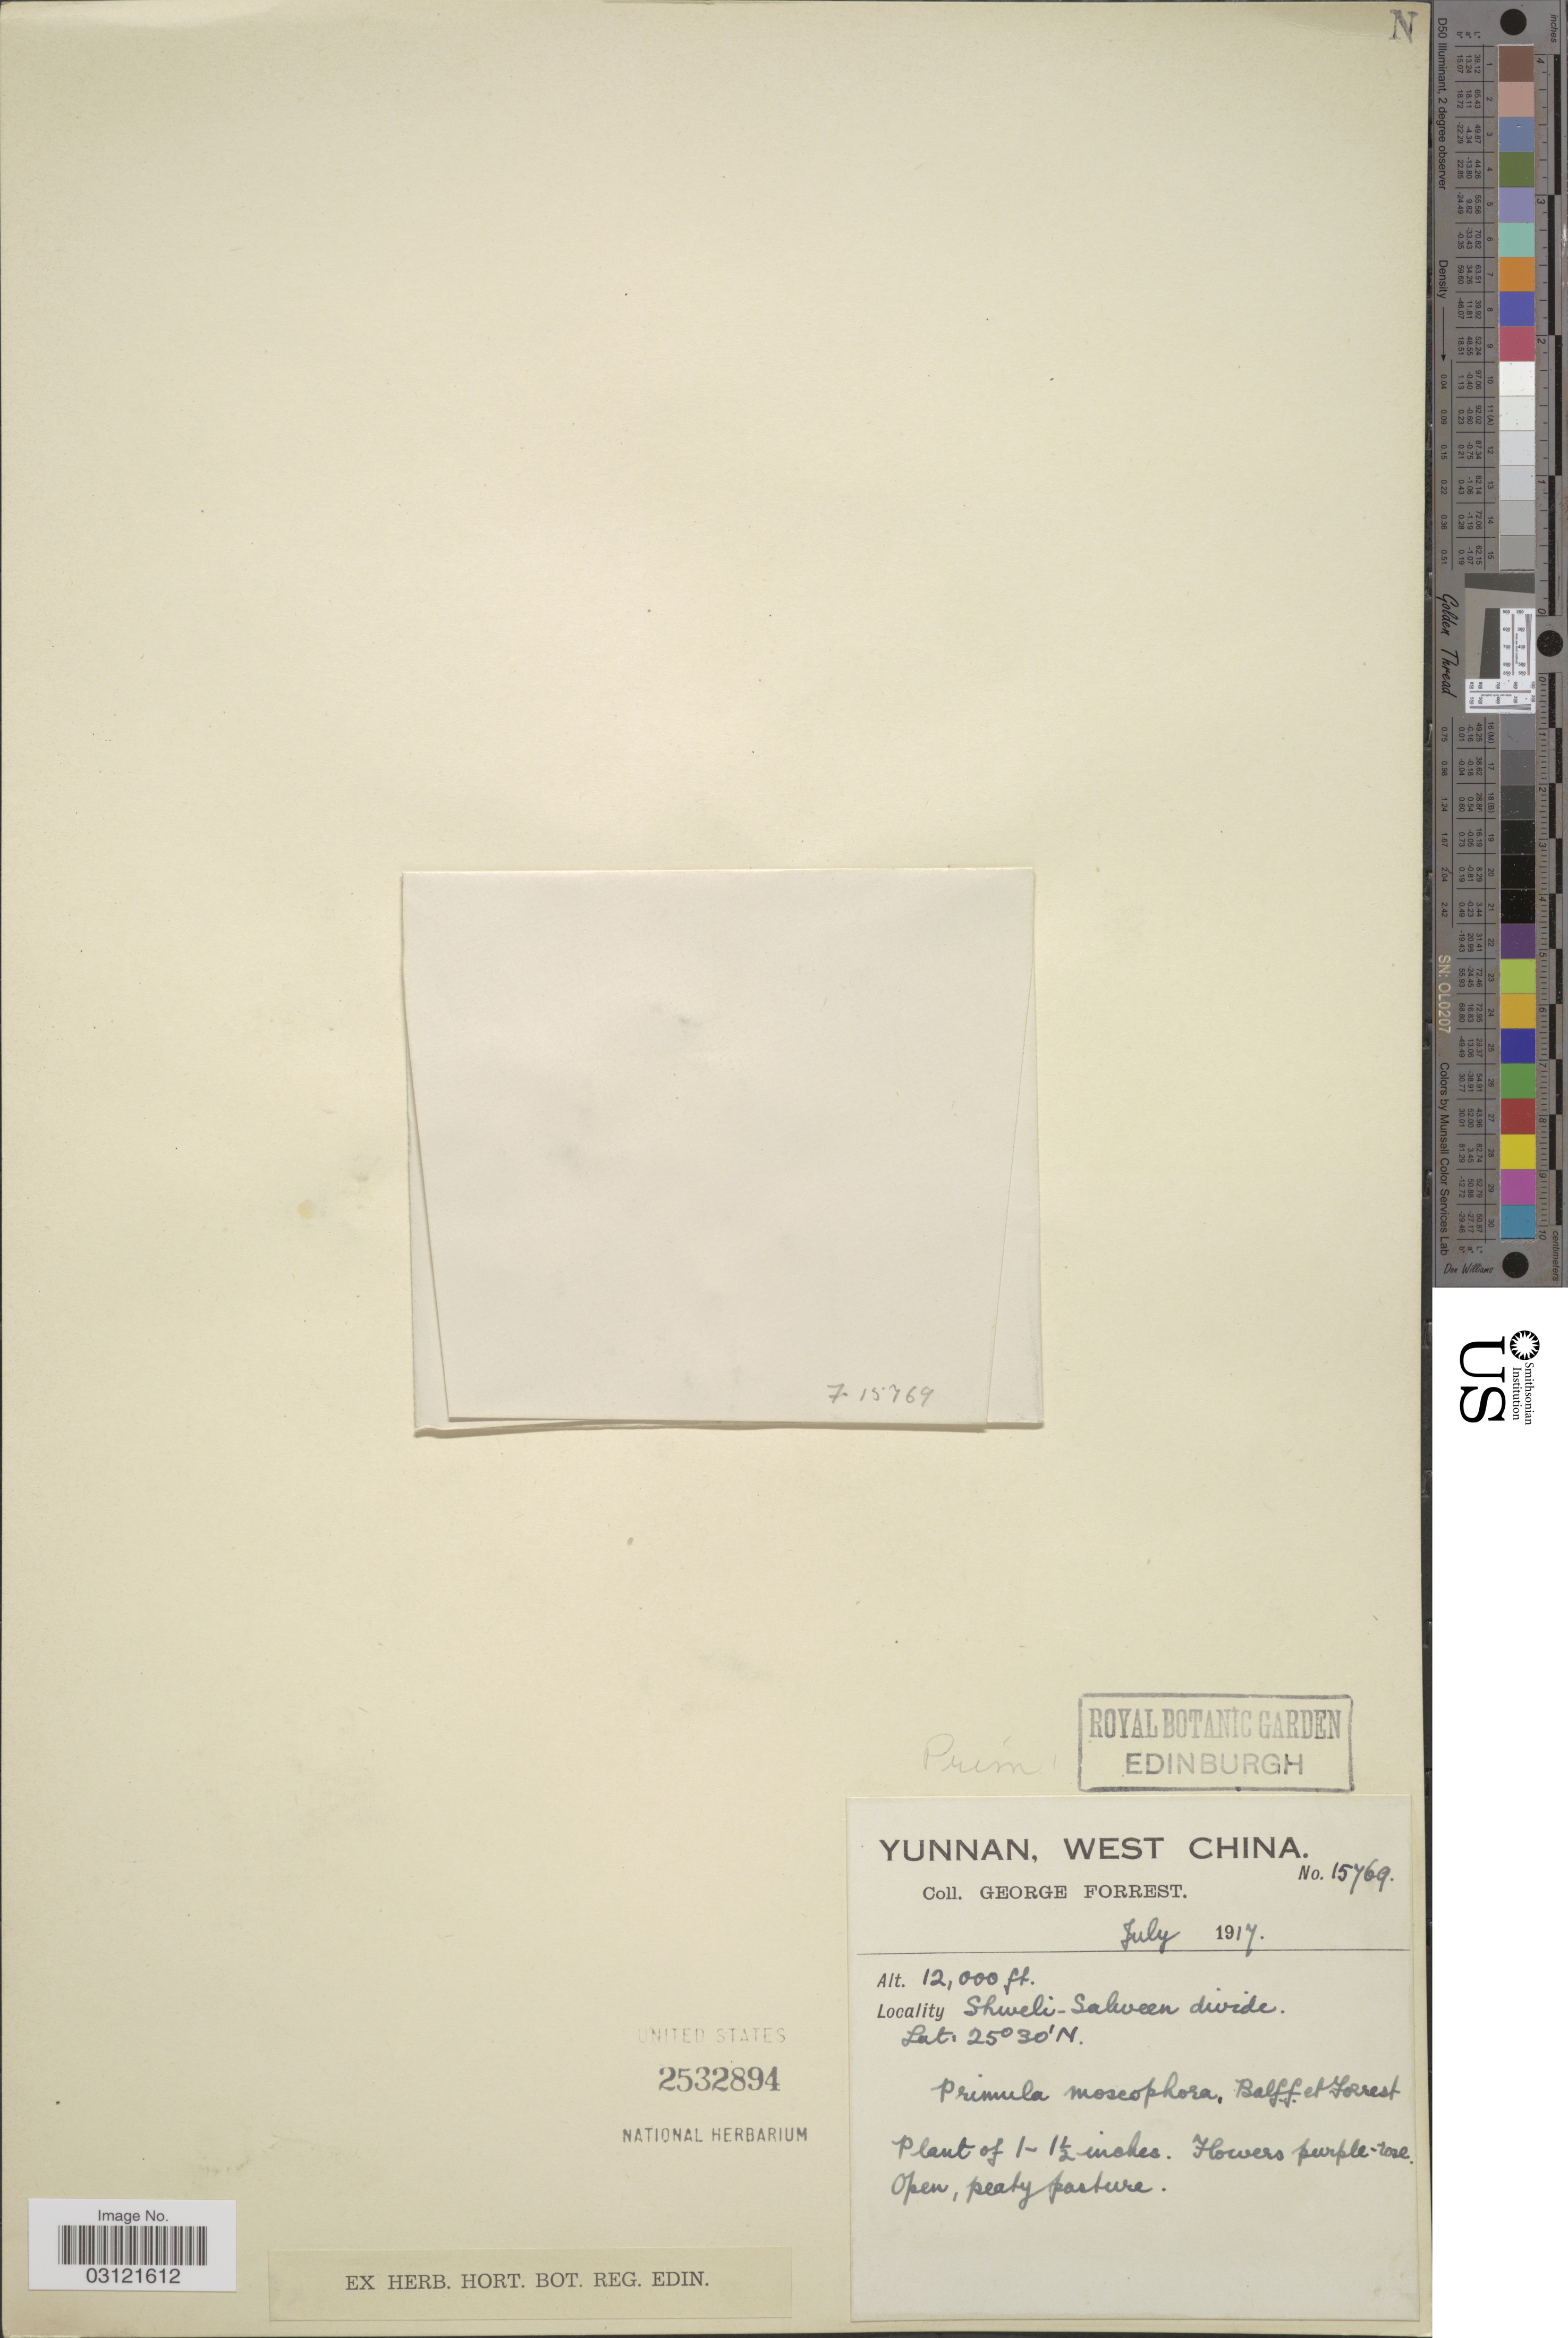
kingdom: Plantae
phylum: Tracheophyta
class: Magnoliopsida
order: Ericales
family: Primulaceae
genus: Primula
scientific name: Primula moschophora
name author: Balf. f. & Forrest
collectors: G. Forrest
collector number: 15769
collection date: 1917-07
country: China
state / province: Yunnan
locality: West China, Shweli-Salween divide.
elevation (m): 3658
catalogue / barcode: US 2532894